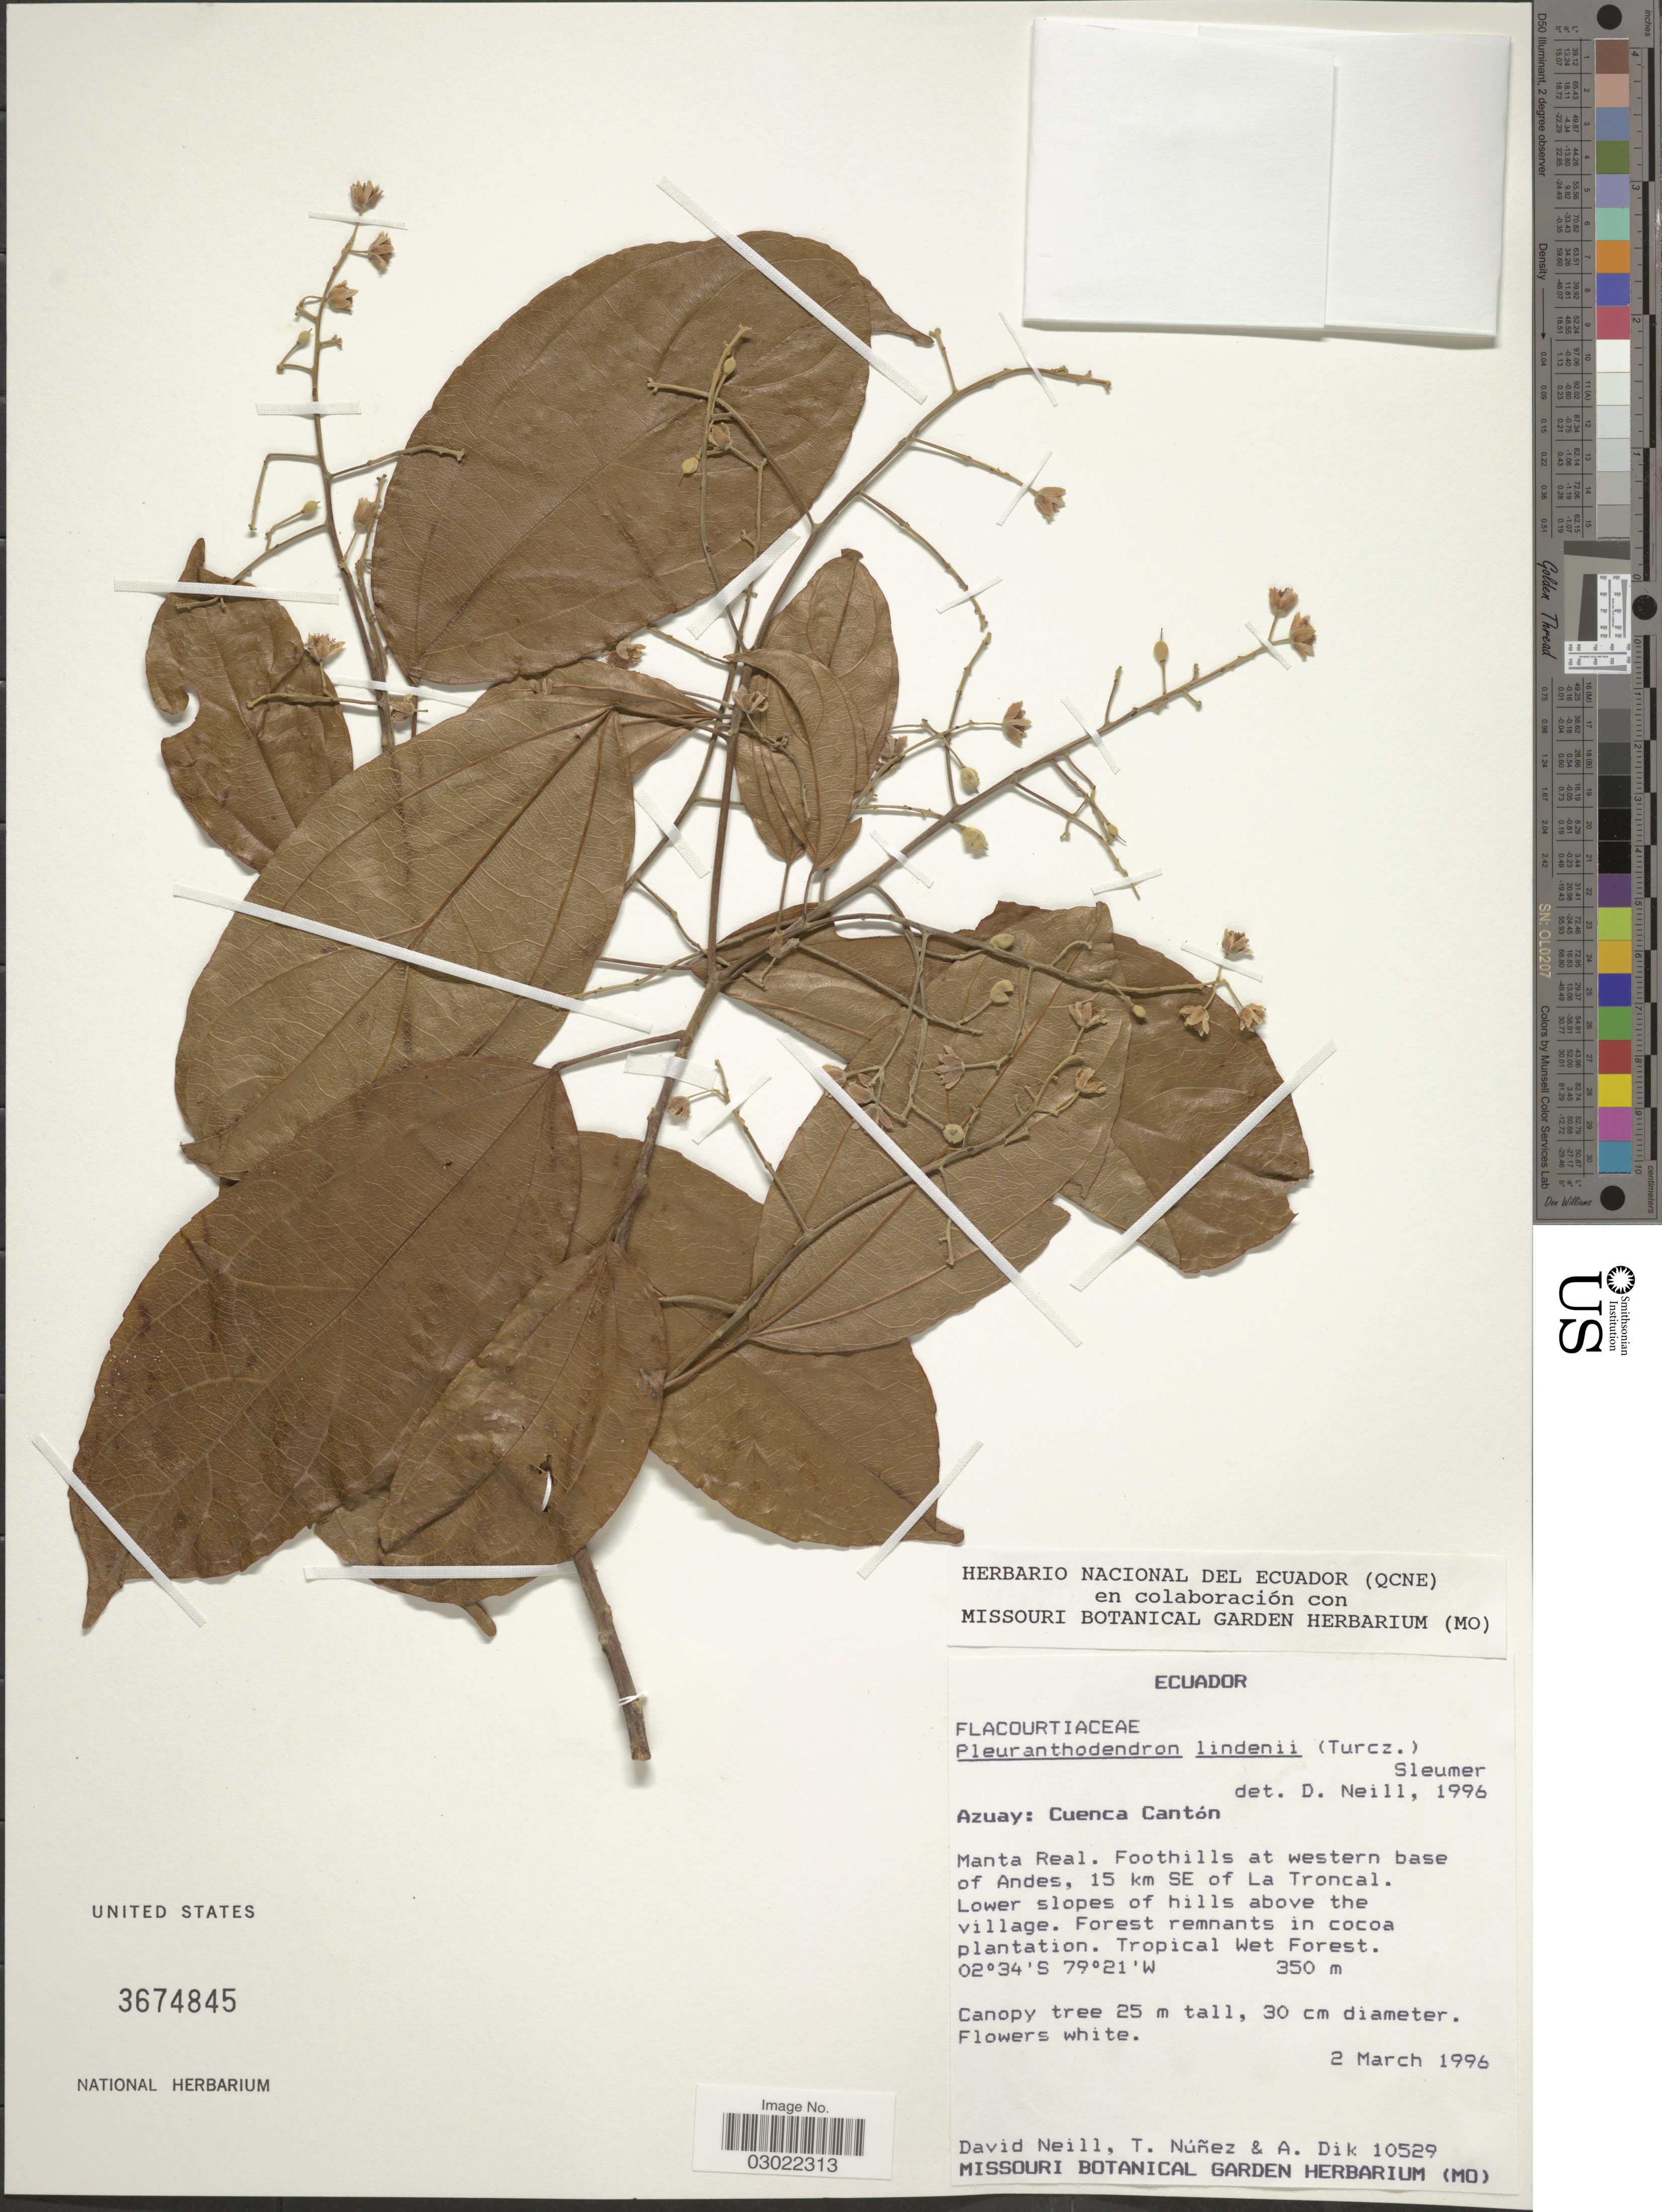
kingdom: Plantae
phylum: Tracheophyta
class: Magnoliopsida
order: Malpighiales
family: Salicaceae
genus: Pleuranthodendron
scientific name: Pleuranthodendron lindenii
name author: (Turcz.) Sleumer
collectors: D. Neill, T. Núñez & A. Dik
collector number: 10529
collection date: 1996-03-02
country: Ecuador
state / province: Azuay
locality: Cuenca Cantón. Manta Real. Foothills at western base of Andes, 15 km SE of La Troncal. Lower slopes of hills above the village.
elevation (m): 350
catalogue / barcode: US 3674845